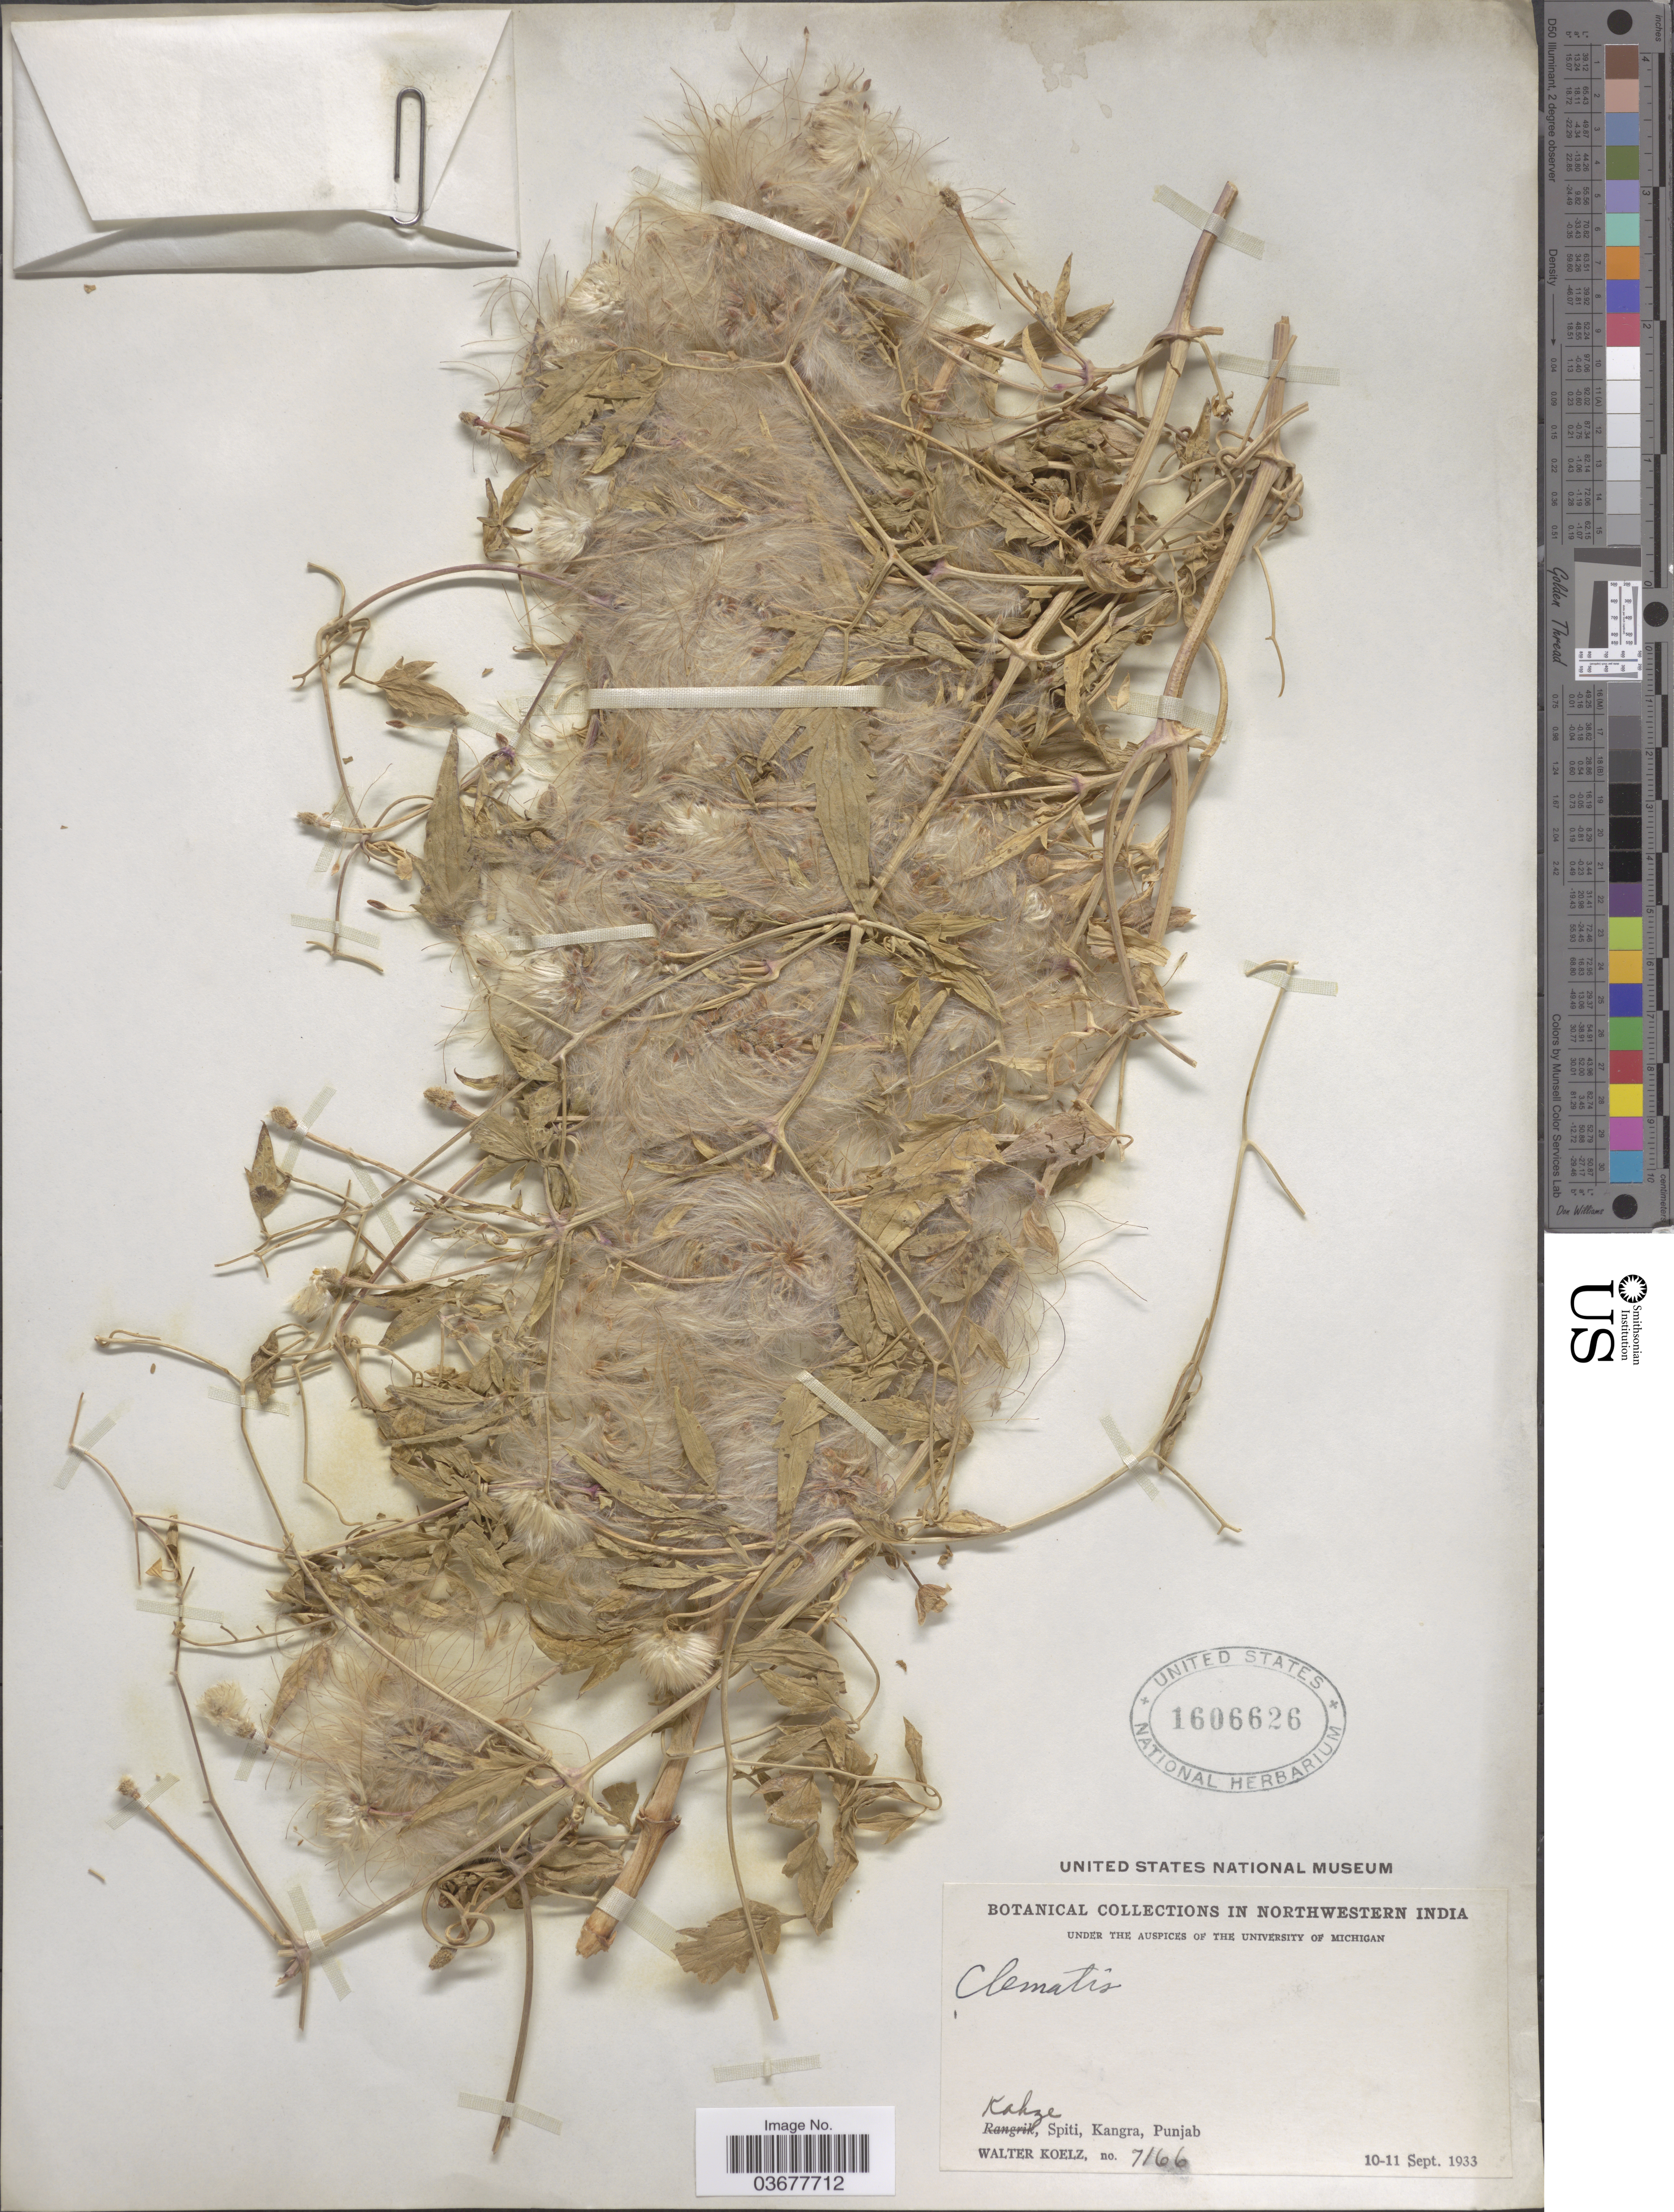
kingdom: Plantae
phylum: Tracheophyta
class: Magnoliopsida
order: Ranunculales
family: Ranunculaceae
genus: Clematis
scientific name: Clematis sp.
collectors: W. N. Koelz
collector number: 7166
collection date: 1933-09-10/1933-09-11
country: India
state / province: Punjab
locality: Northwestern India. Kahze, Spiti, Kangra.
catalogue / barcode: US 1606626